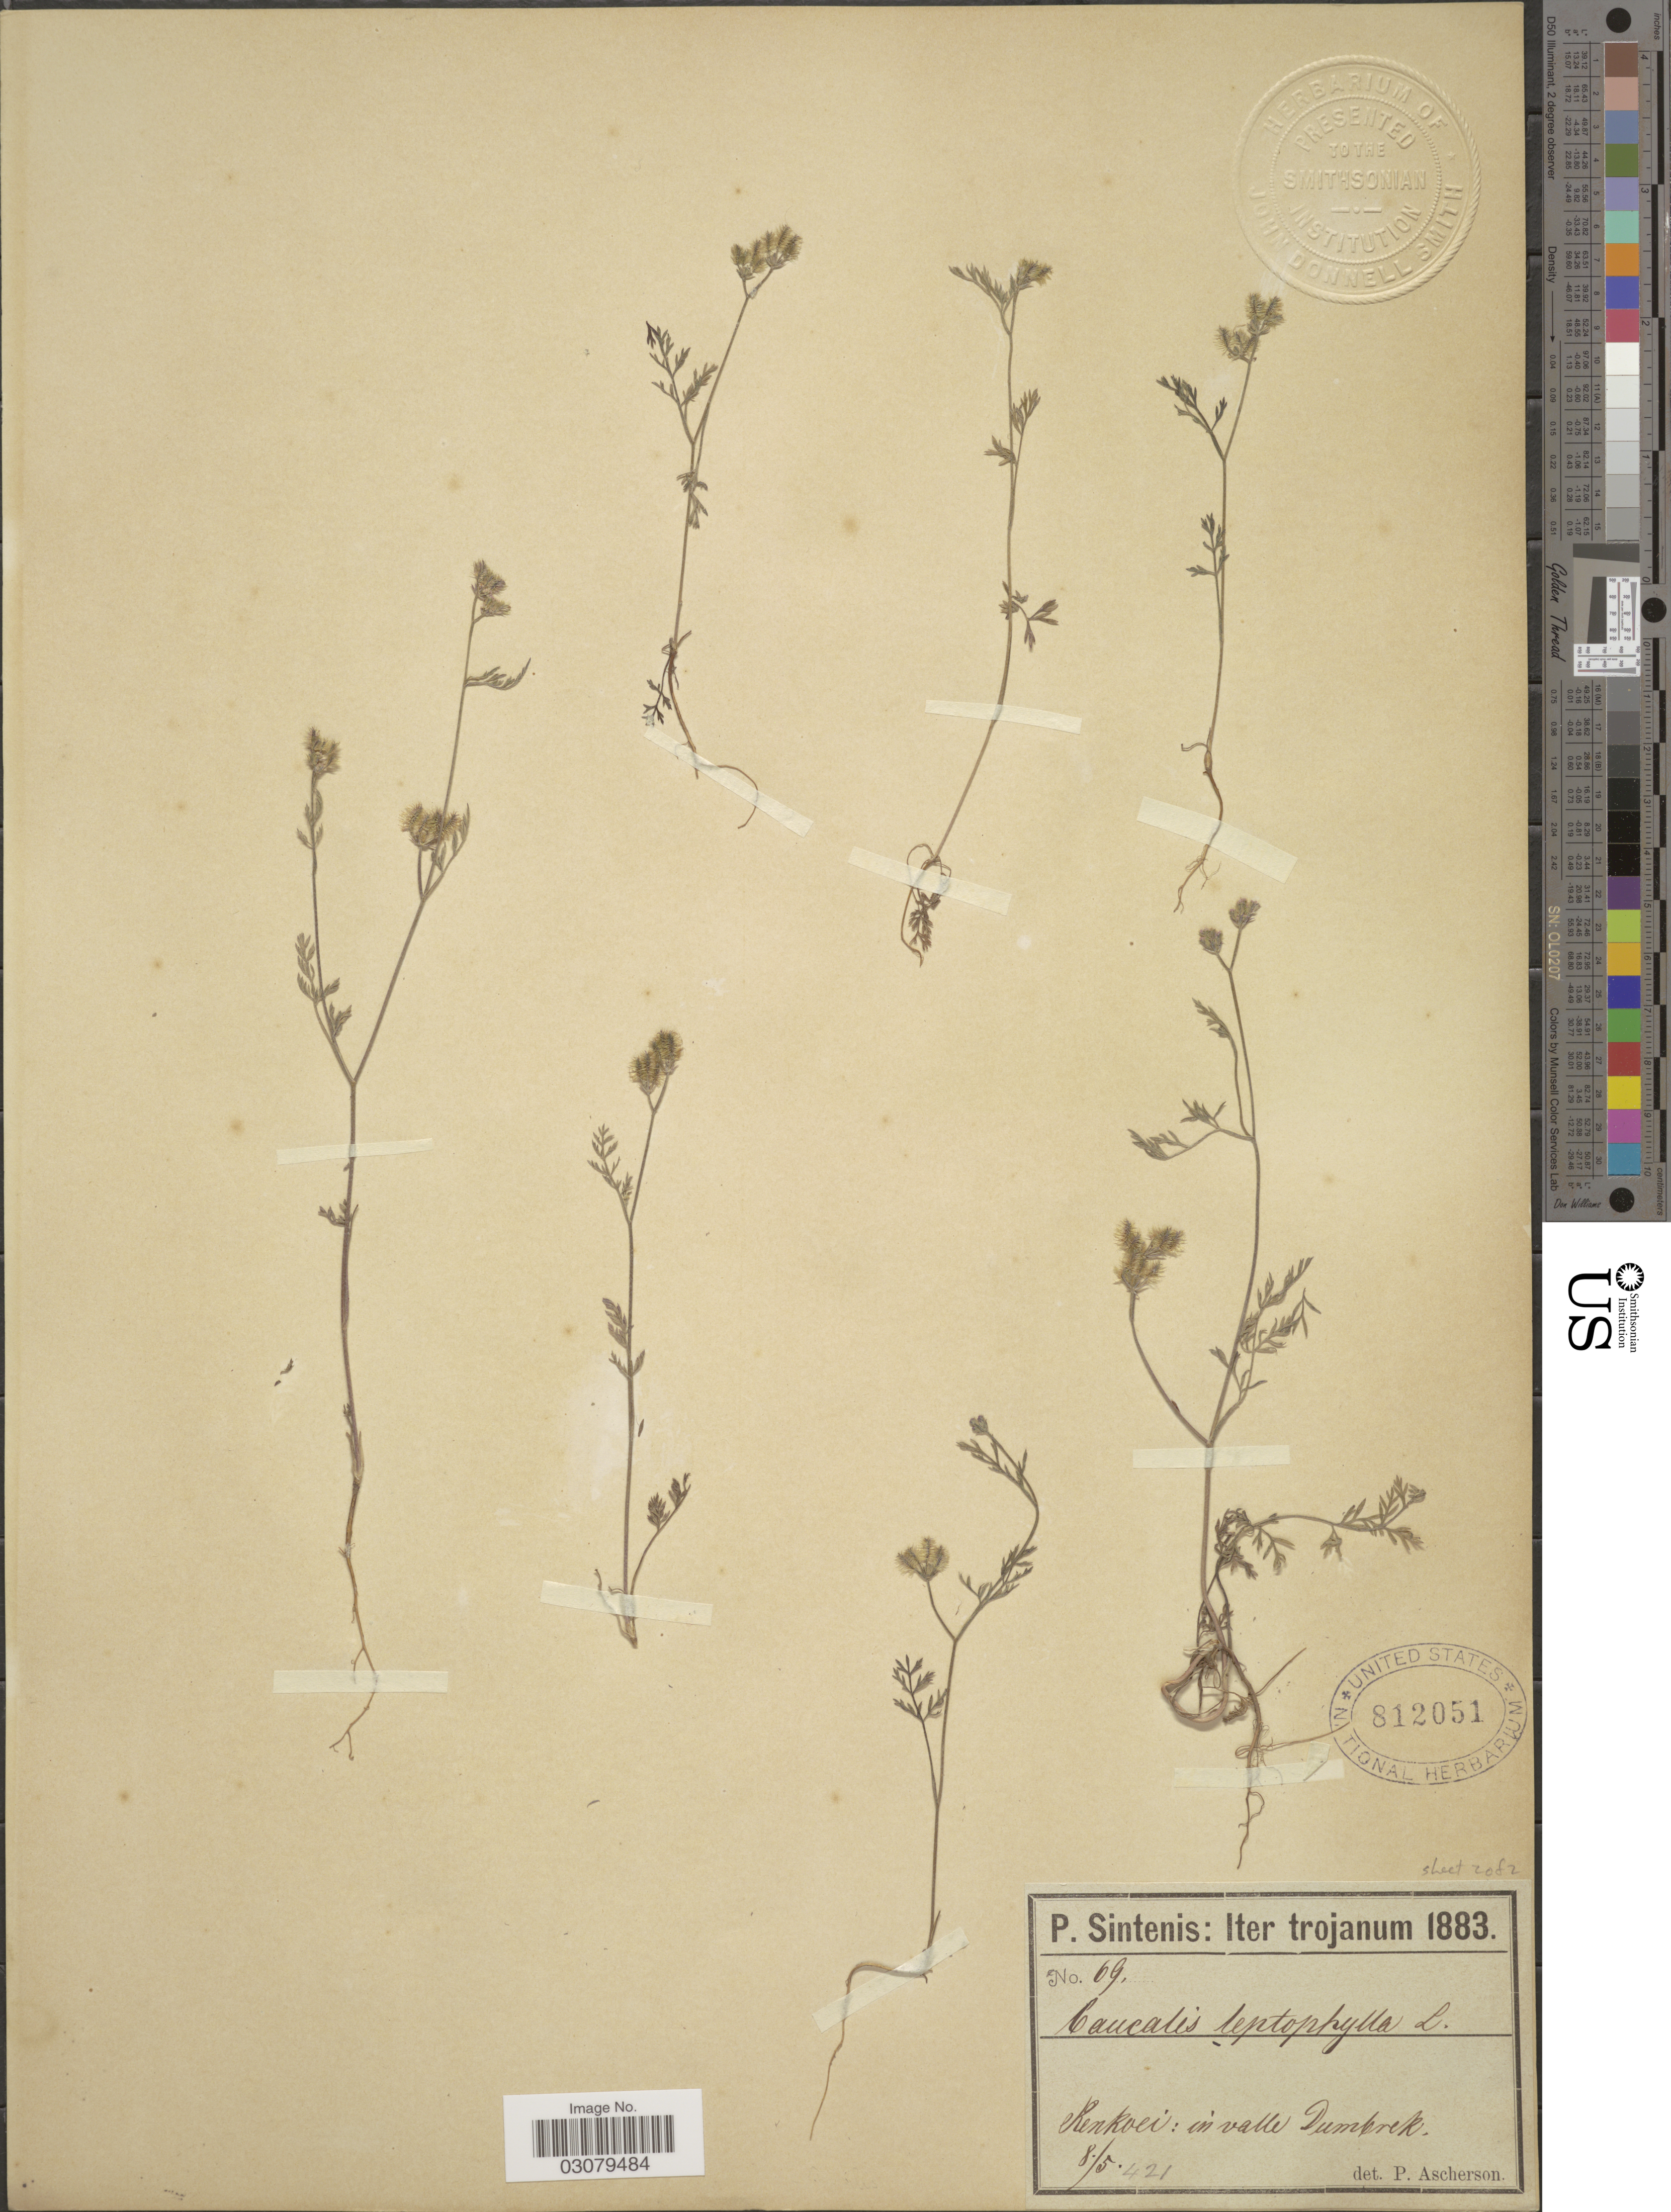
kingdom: Plantae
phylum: Tracheophyta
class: Magnoliopsida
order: Apiales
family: Apiaceae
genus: Torilis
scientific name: Torilis leptophylla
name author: (L.) Rchb. f.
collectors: P. Sintenis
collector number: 69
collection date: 1883-05-08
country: Turkey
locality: Trojanum. Renkvei: in valle Dumbrek.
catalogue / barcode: US 812051